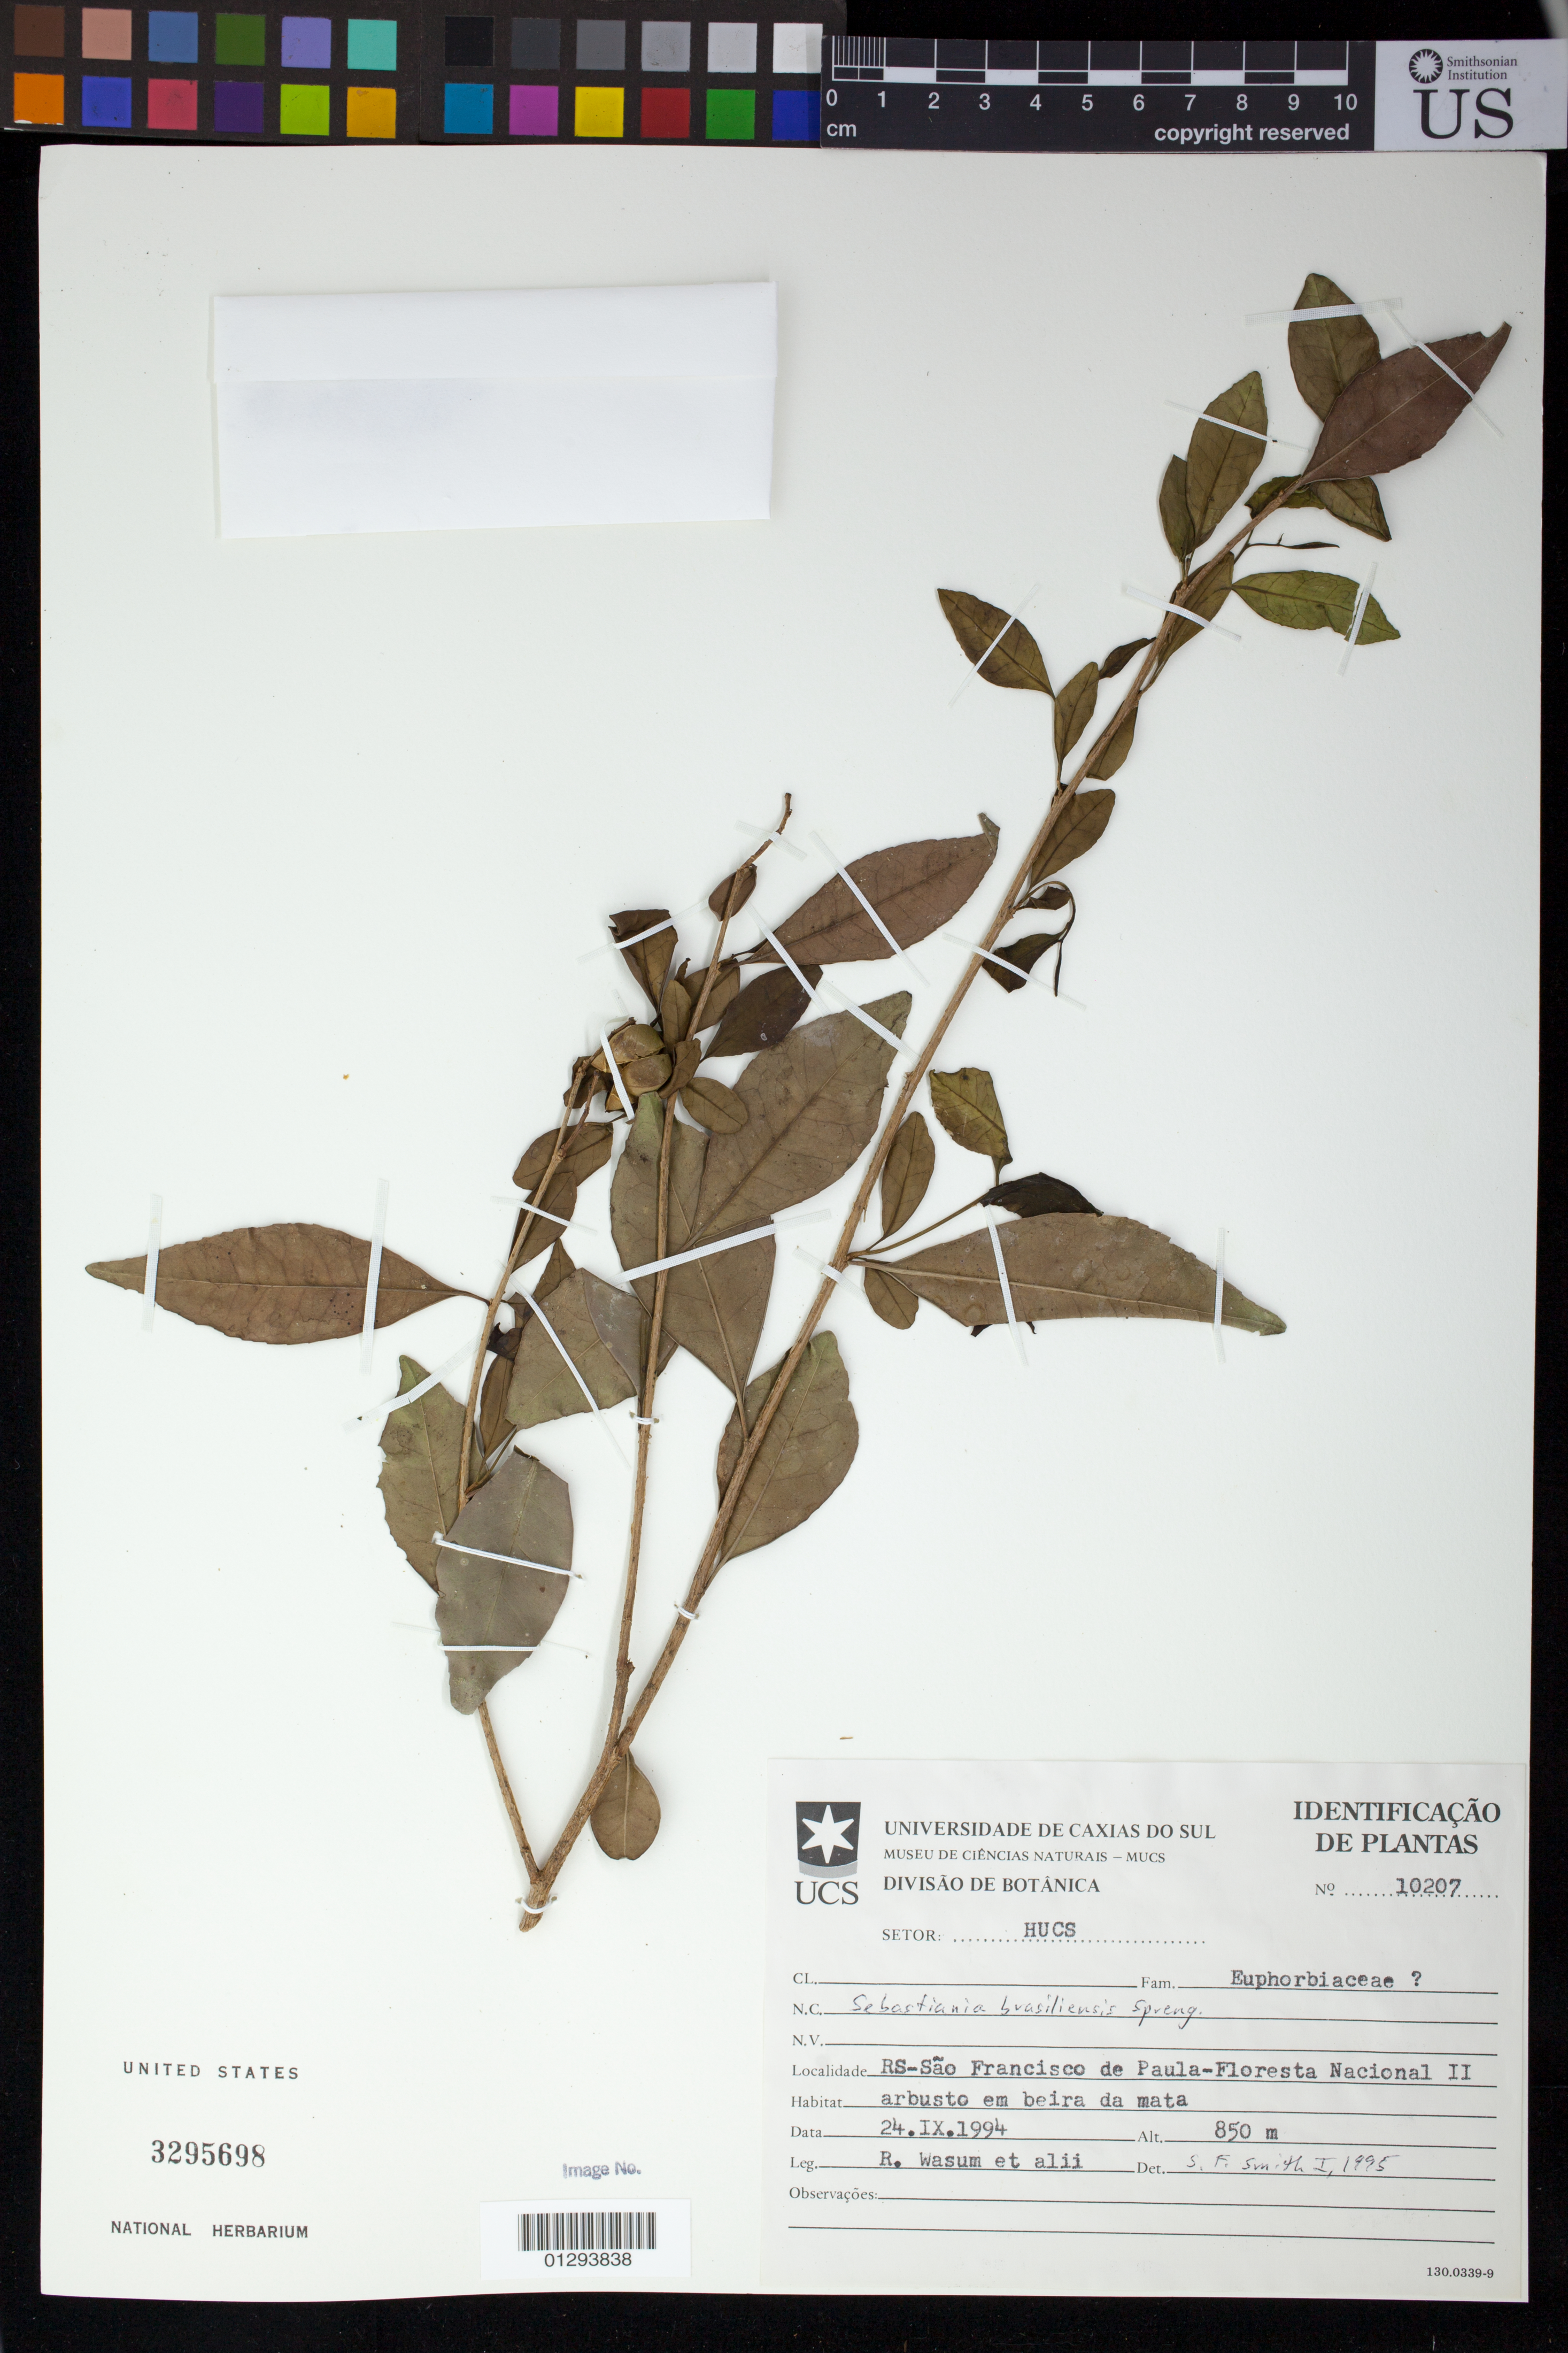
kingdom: Plantae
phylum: Tracheophyta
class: Magnoliopsida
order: Malpighiales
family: Euphorbiaceae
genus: Sebastiania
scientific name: Sebastiania brasiliensis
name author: Spreng.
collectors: R. Wasum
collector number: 10207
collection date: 1994-09-24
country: Brazil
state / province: Rio Grande do Sul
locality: Sao Francisco de Paula - Floresta Nacional II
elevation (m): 850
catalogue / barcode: US 3295698